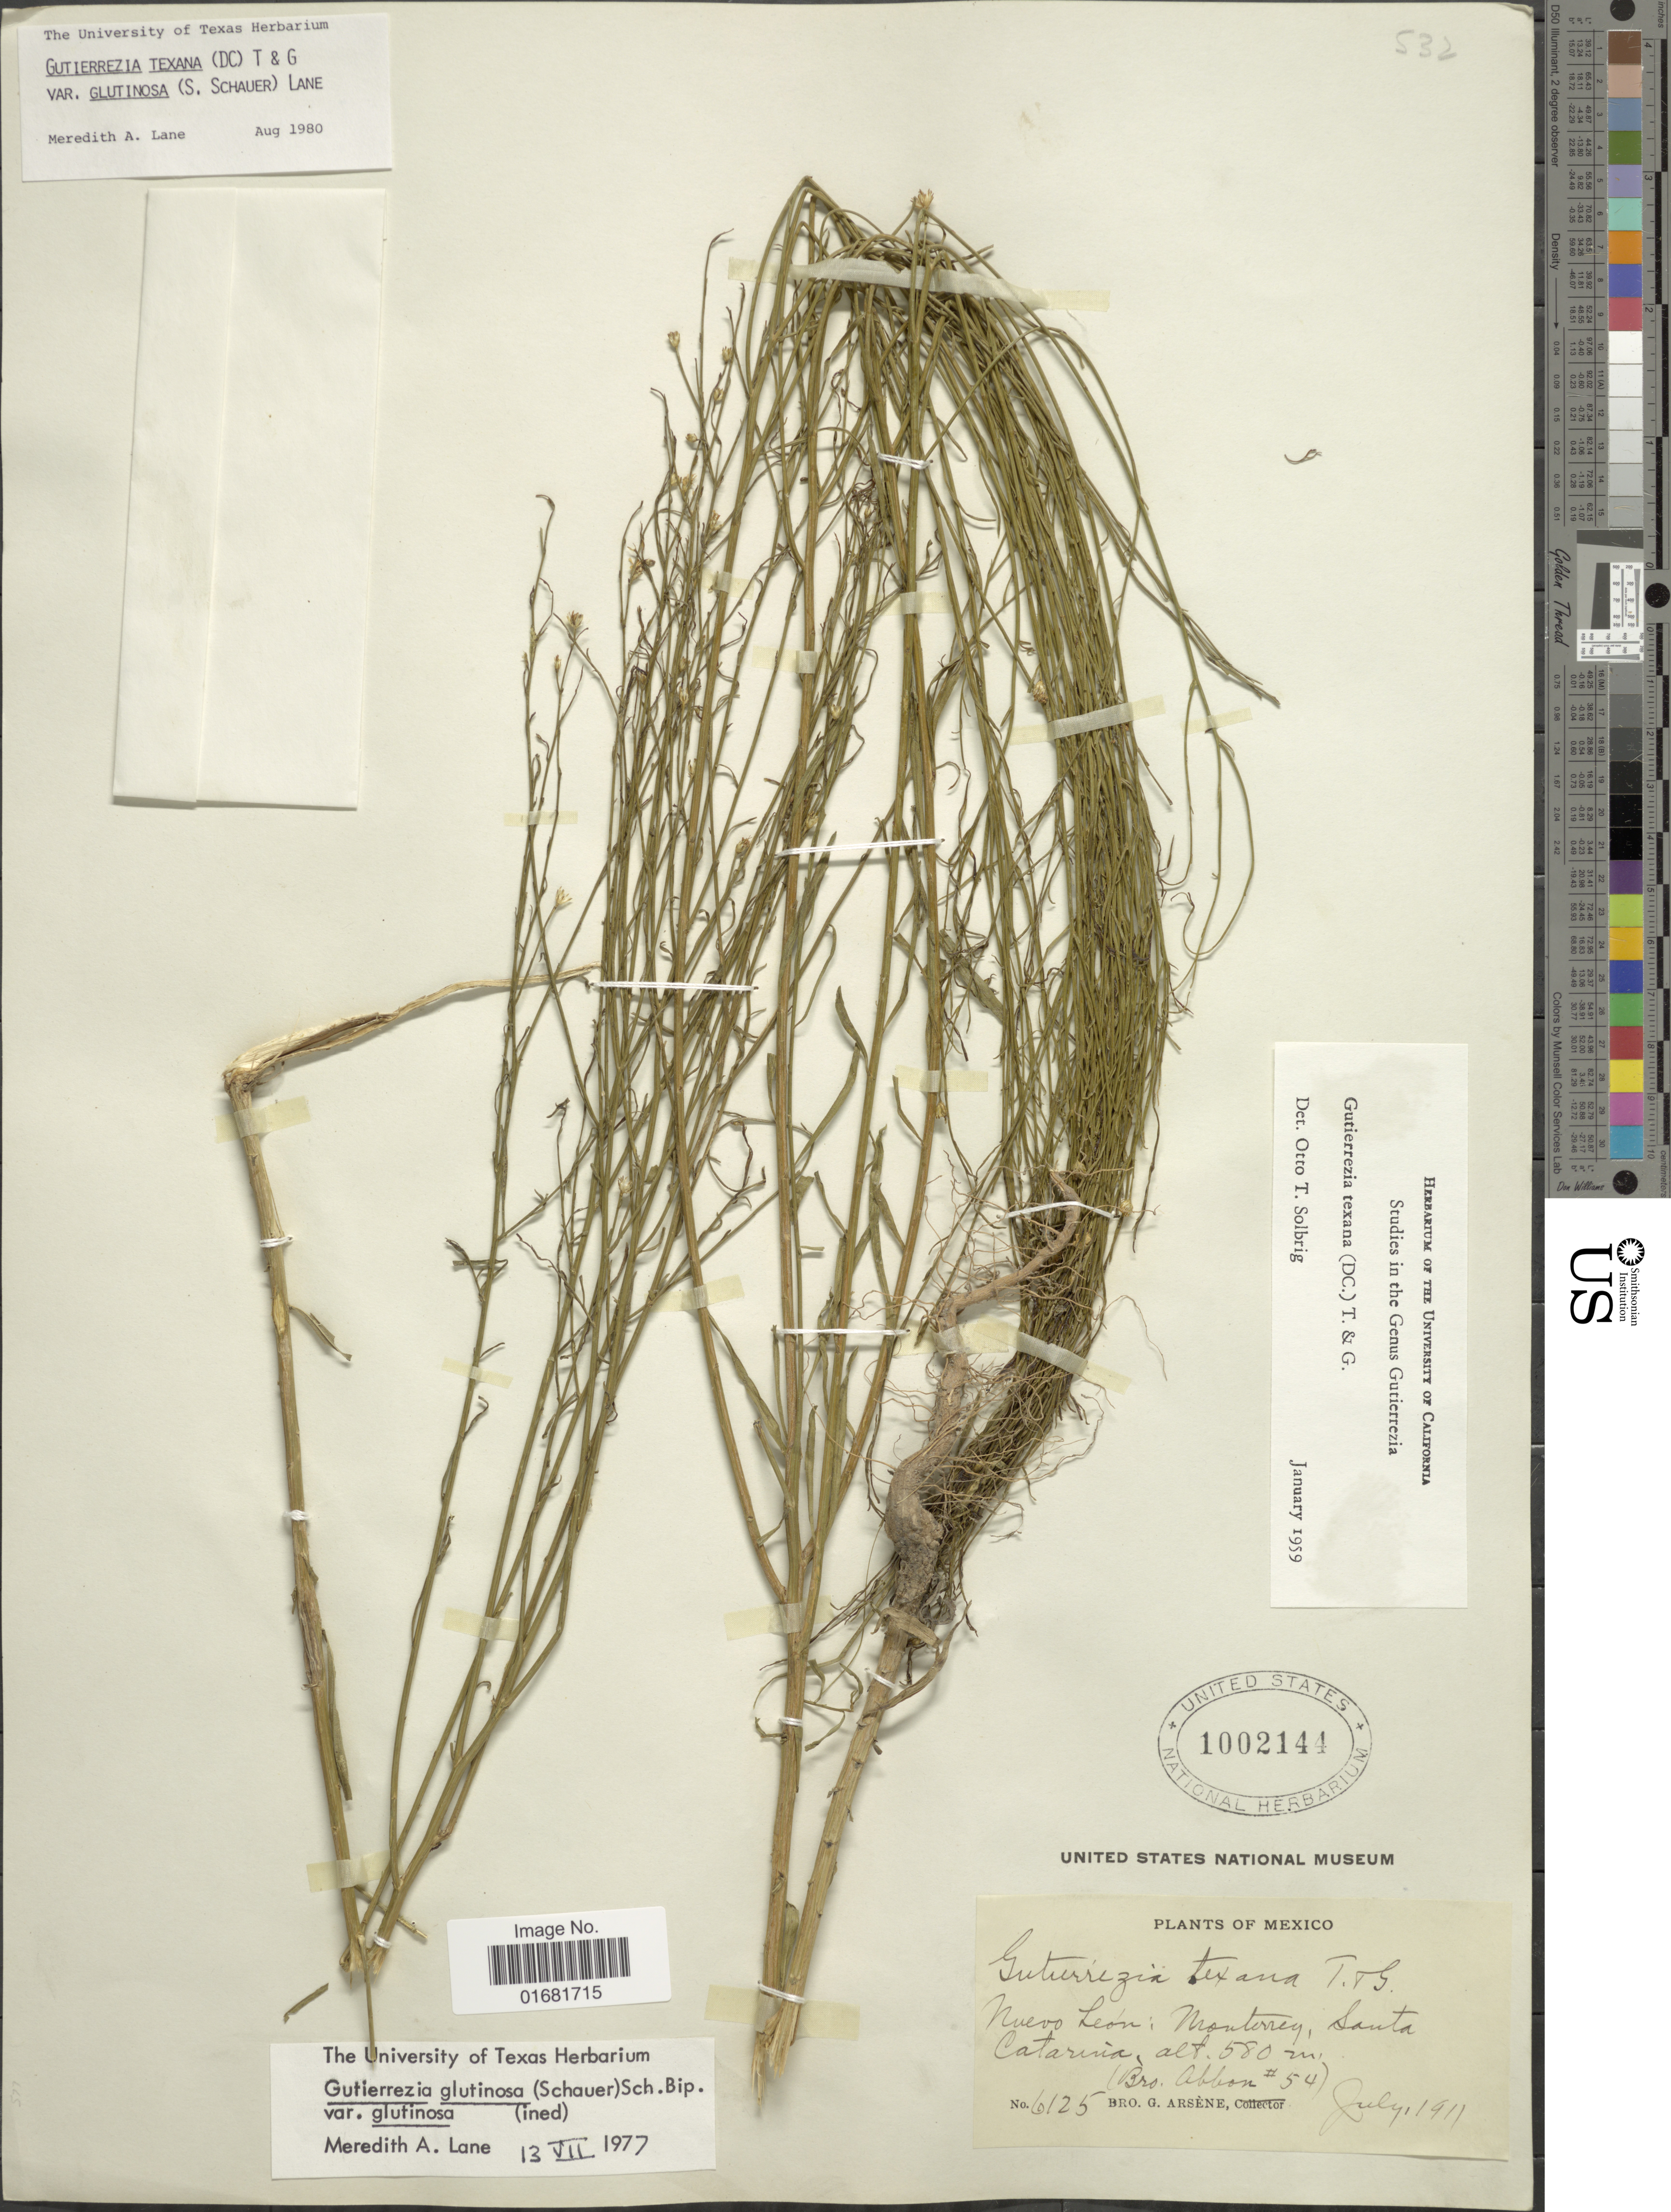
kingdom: Plantae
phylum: Tracheophyta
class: Magnoliopsida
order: Asterales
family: Asteraceae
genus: Gutierrezia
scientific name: Gutierrezia texana var. glutinosa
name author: (S. Schauer) M.A. Lane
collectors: Bro. Abbon & Bro. G. Arsène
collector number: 54/6125*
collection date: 1911-07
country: Mexico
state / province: Nuevo León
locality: Monterrey, Santa Catarina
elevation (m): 580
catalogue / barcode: US 1002144